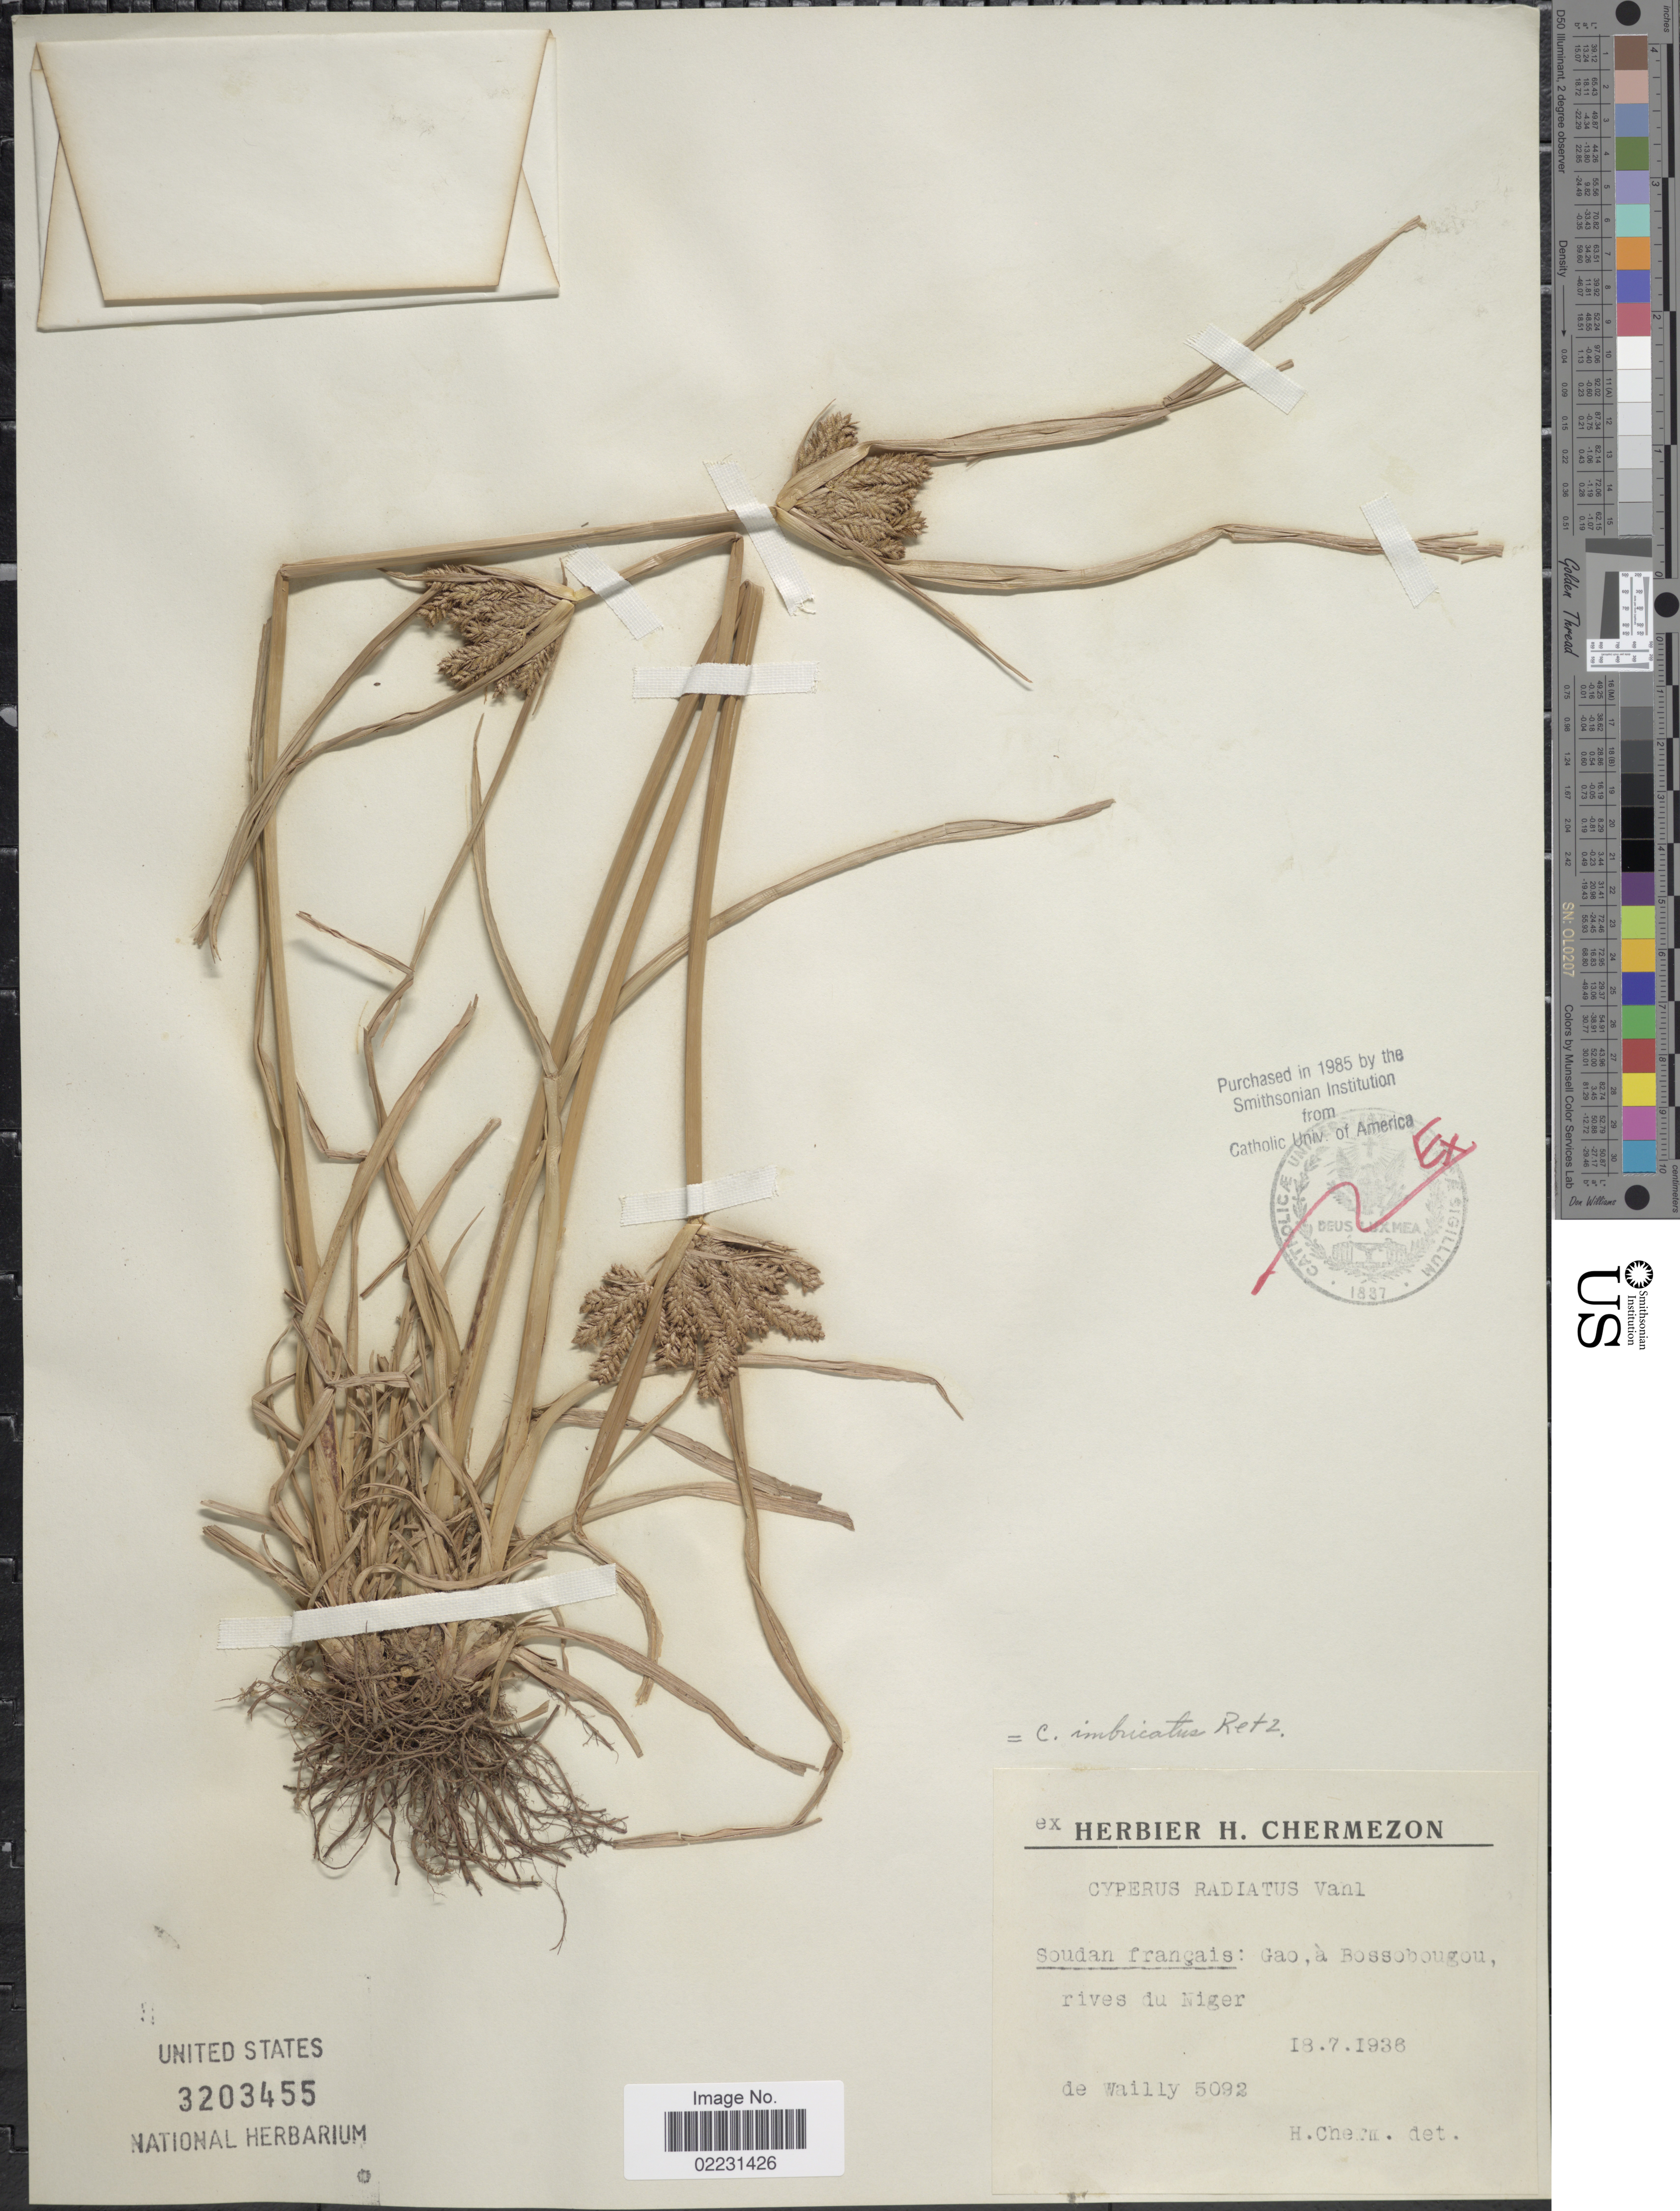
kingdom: Plantae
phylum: Tracheophyta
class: Liliopsida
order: Poales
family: Cyperaceae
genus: Cyperus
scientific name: Cyperus imbricatus Retz.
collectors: de Wailly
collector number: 5092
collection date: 1936-07-18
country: Mali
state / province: Gao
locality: Soudan francais: Gao, a Bossobougou, rives du Niger.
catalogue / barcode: US 3203455